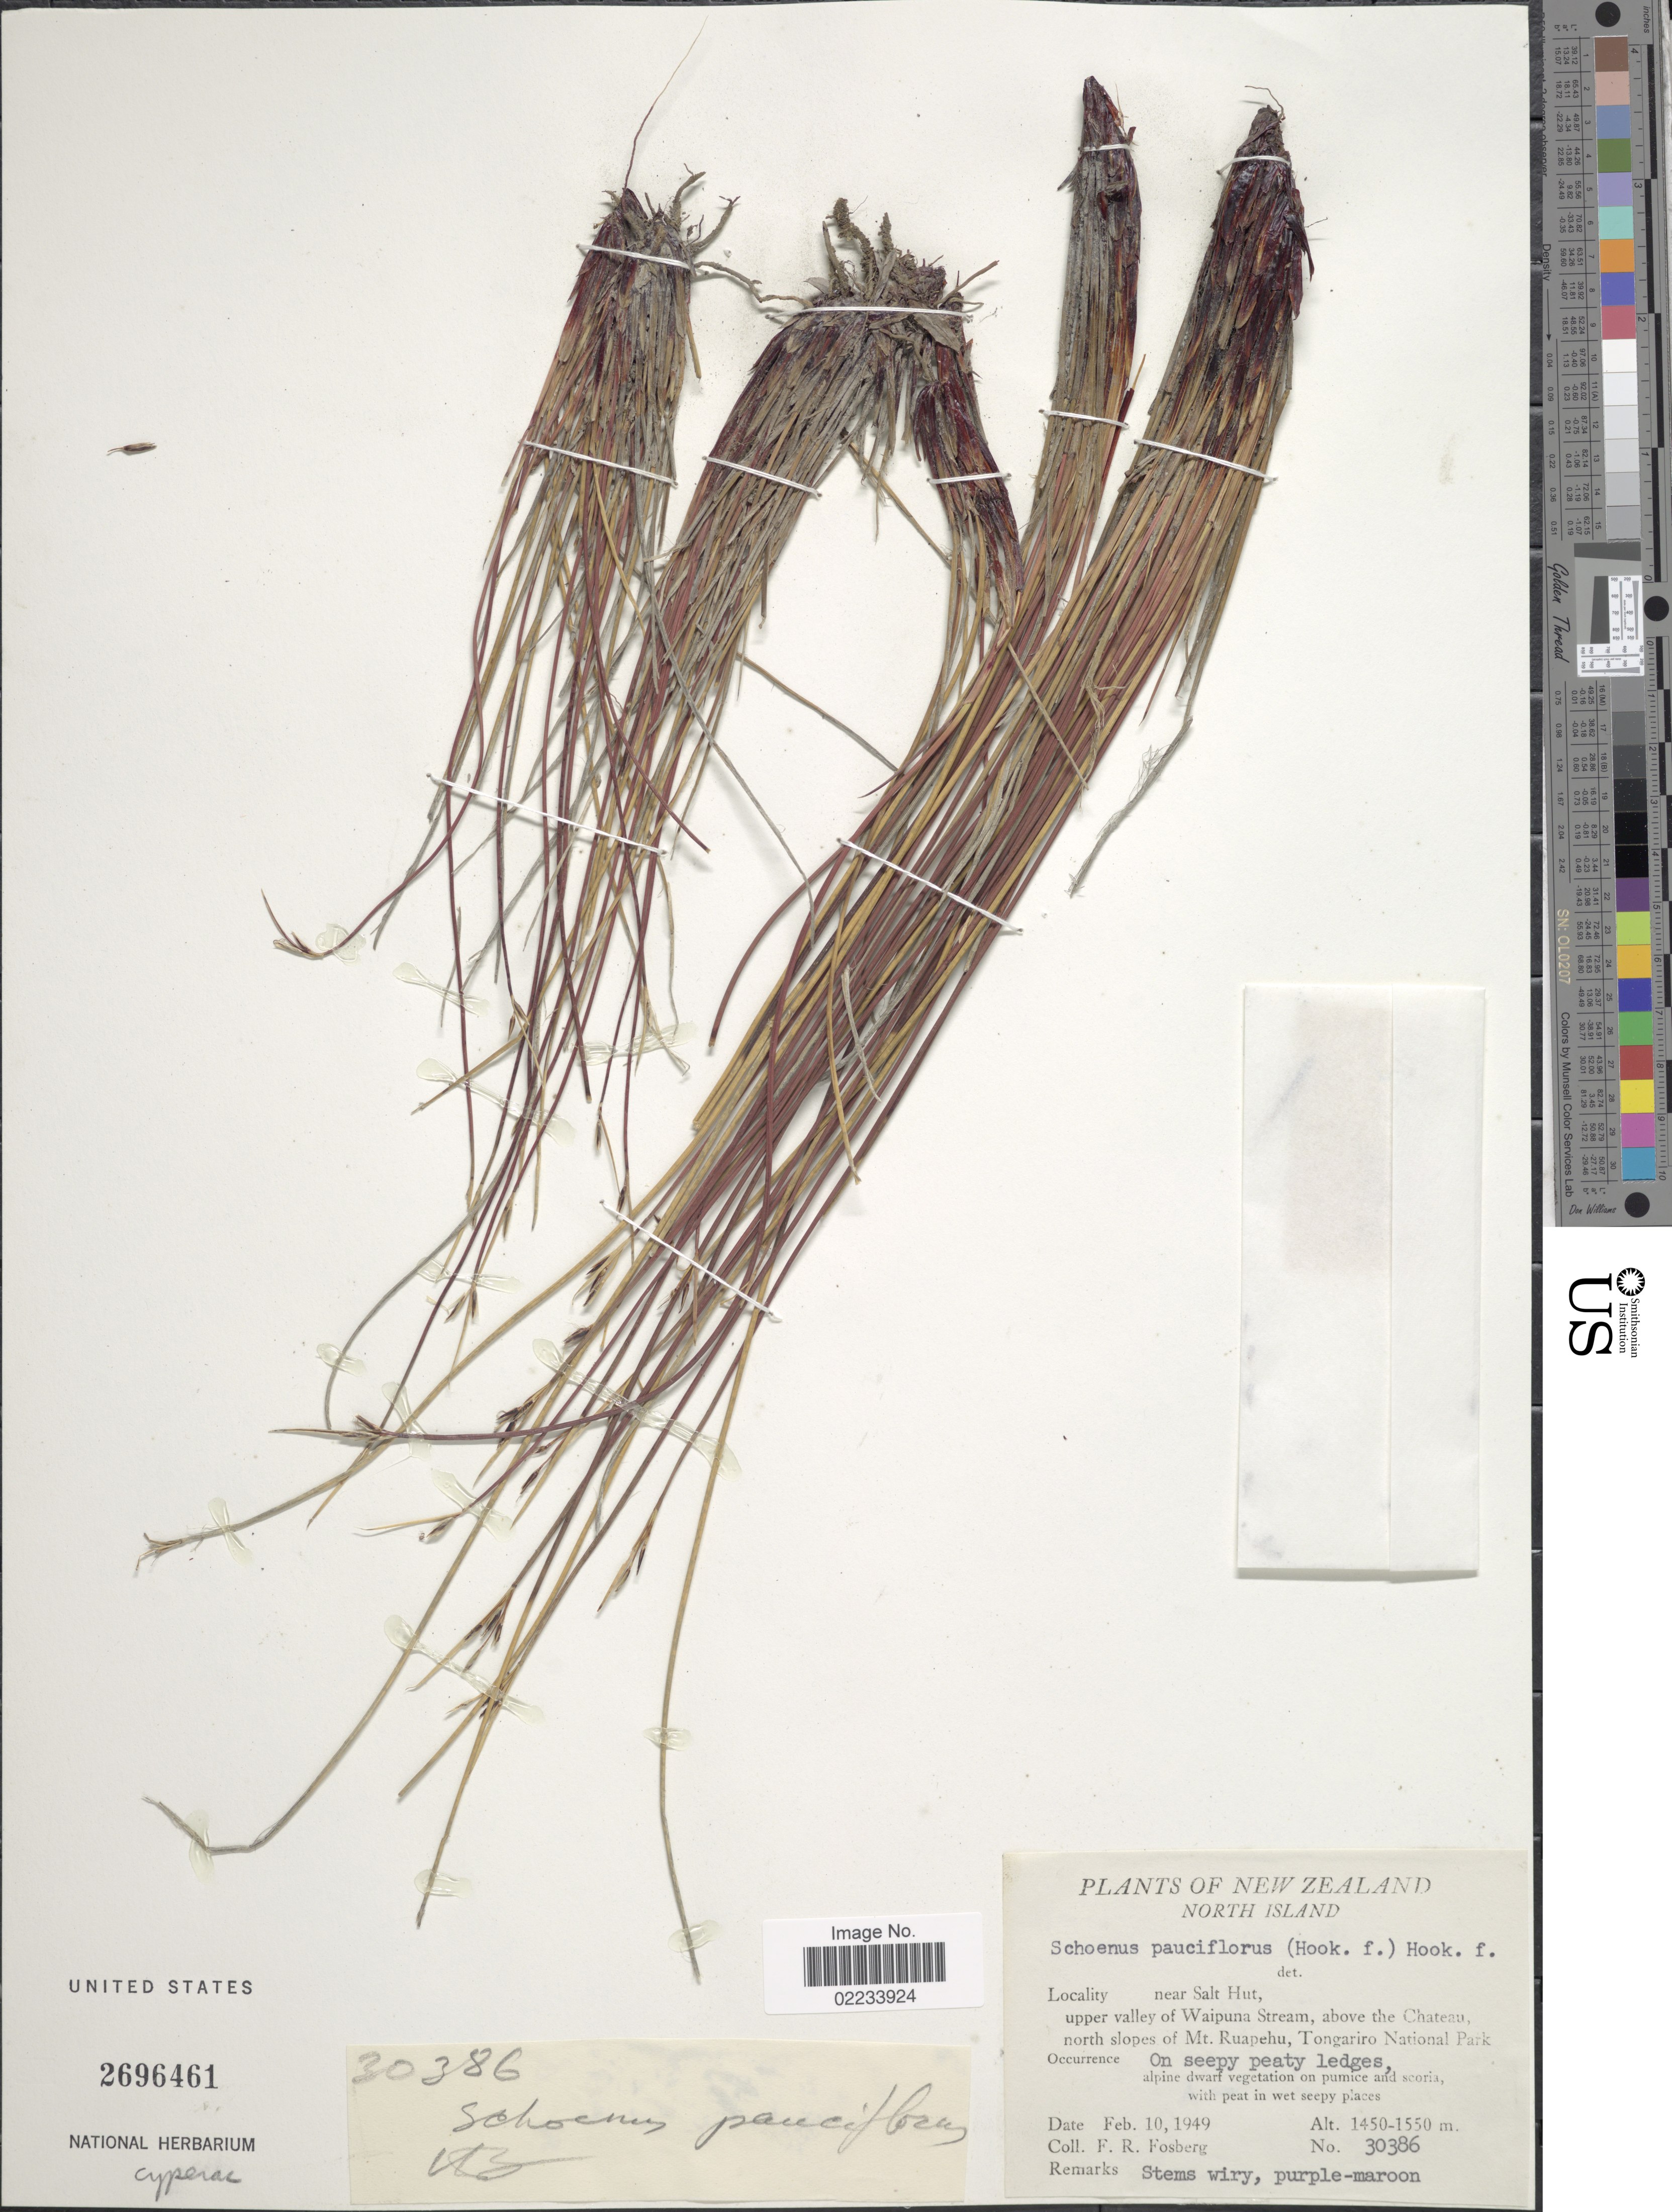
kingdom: Plantae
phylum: Tracheophyta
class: Liliopsida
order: Poales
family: Cyperaceae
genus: Schoenus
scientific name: Schoenus pauciflorus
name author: (Hook. f.) Hook. f.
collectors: F. R. Fosberg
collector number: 30386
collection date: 1949-02-10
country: New Zealand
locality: North Island, near Salt Hut, upper valley of Waipuna Stream, above the Chateau, north slopes of Mt Ruapehu, Tongariro National Park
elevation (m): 1450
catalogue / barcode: US 2696461